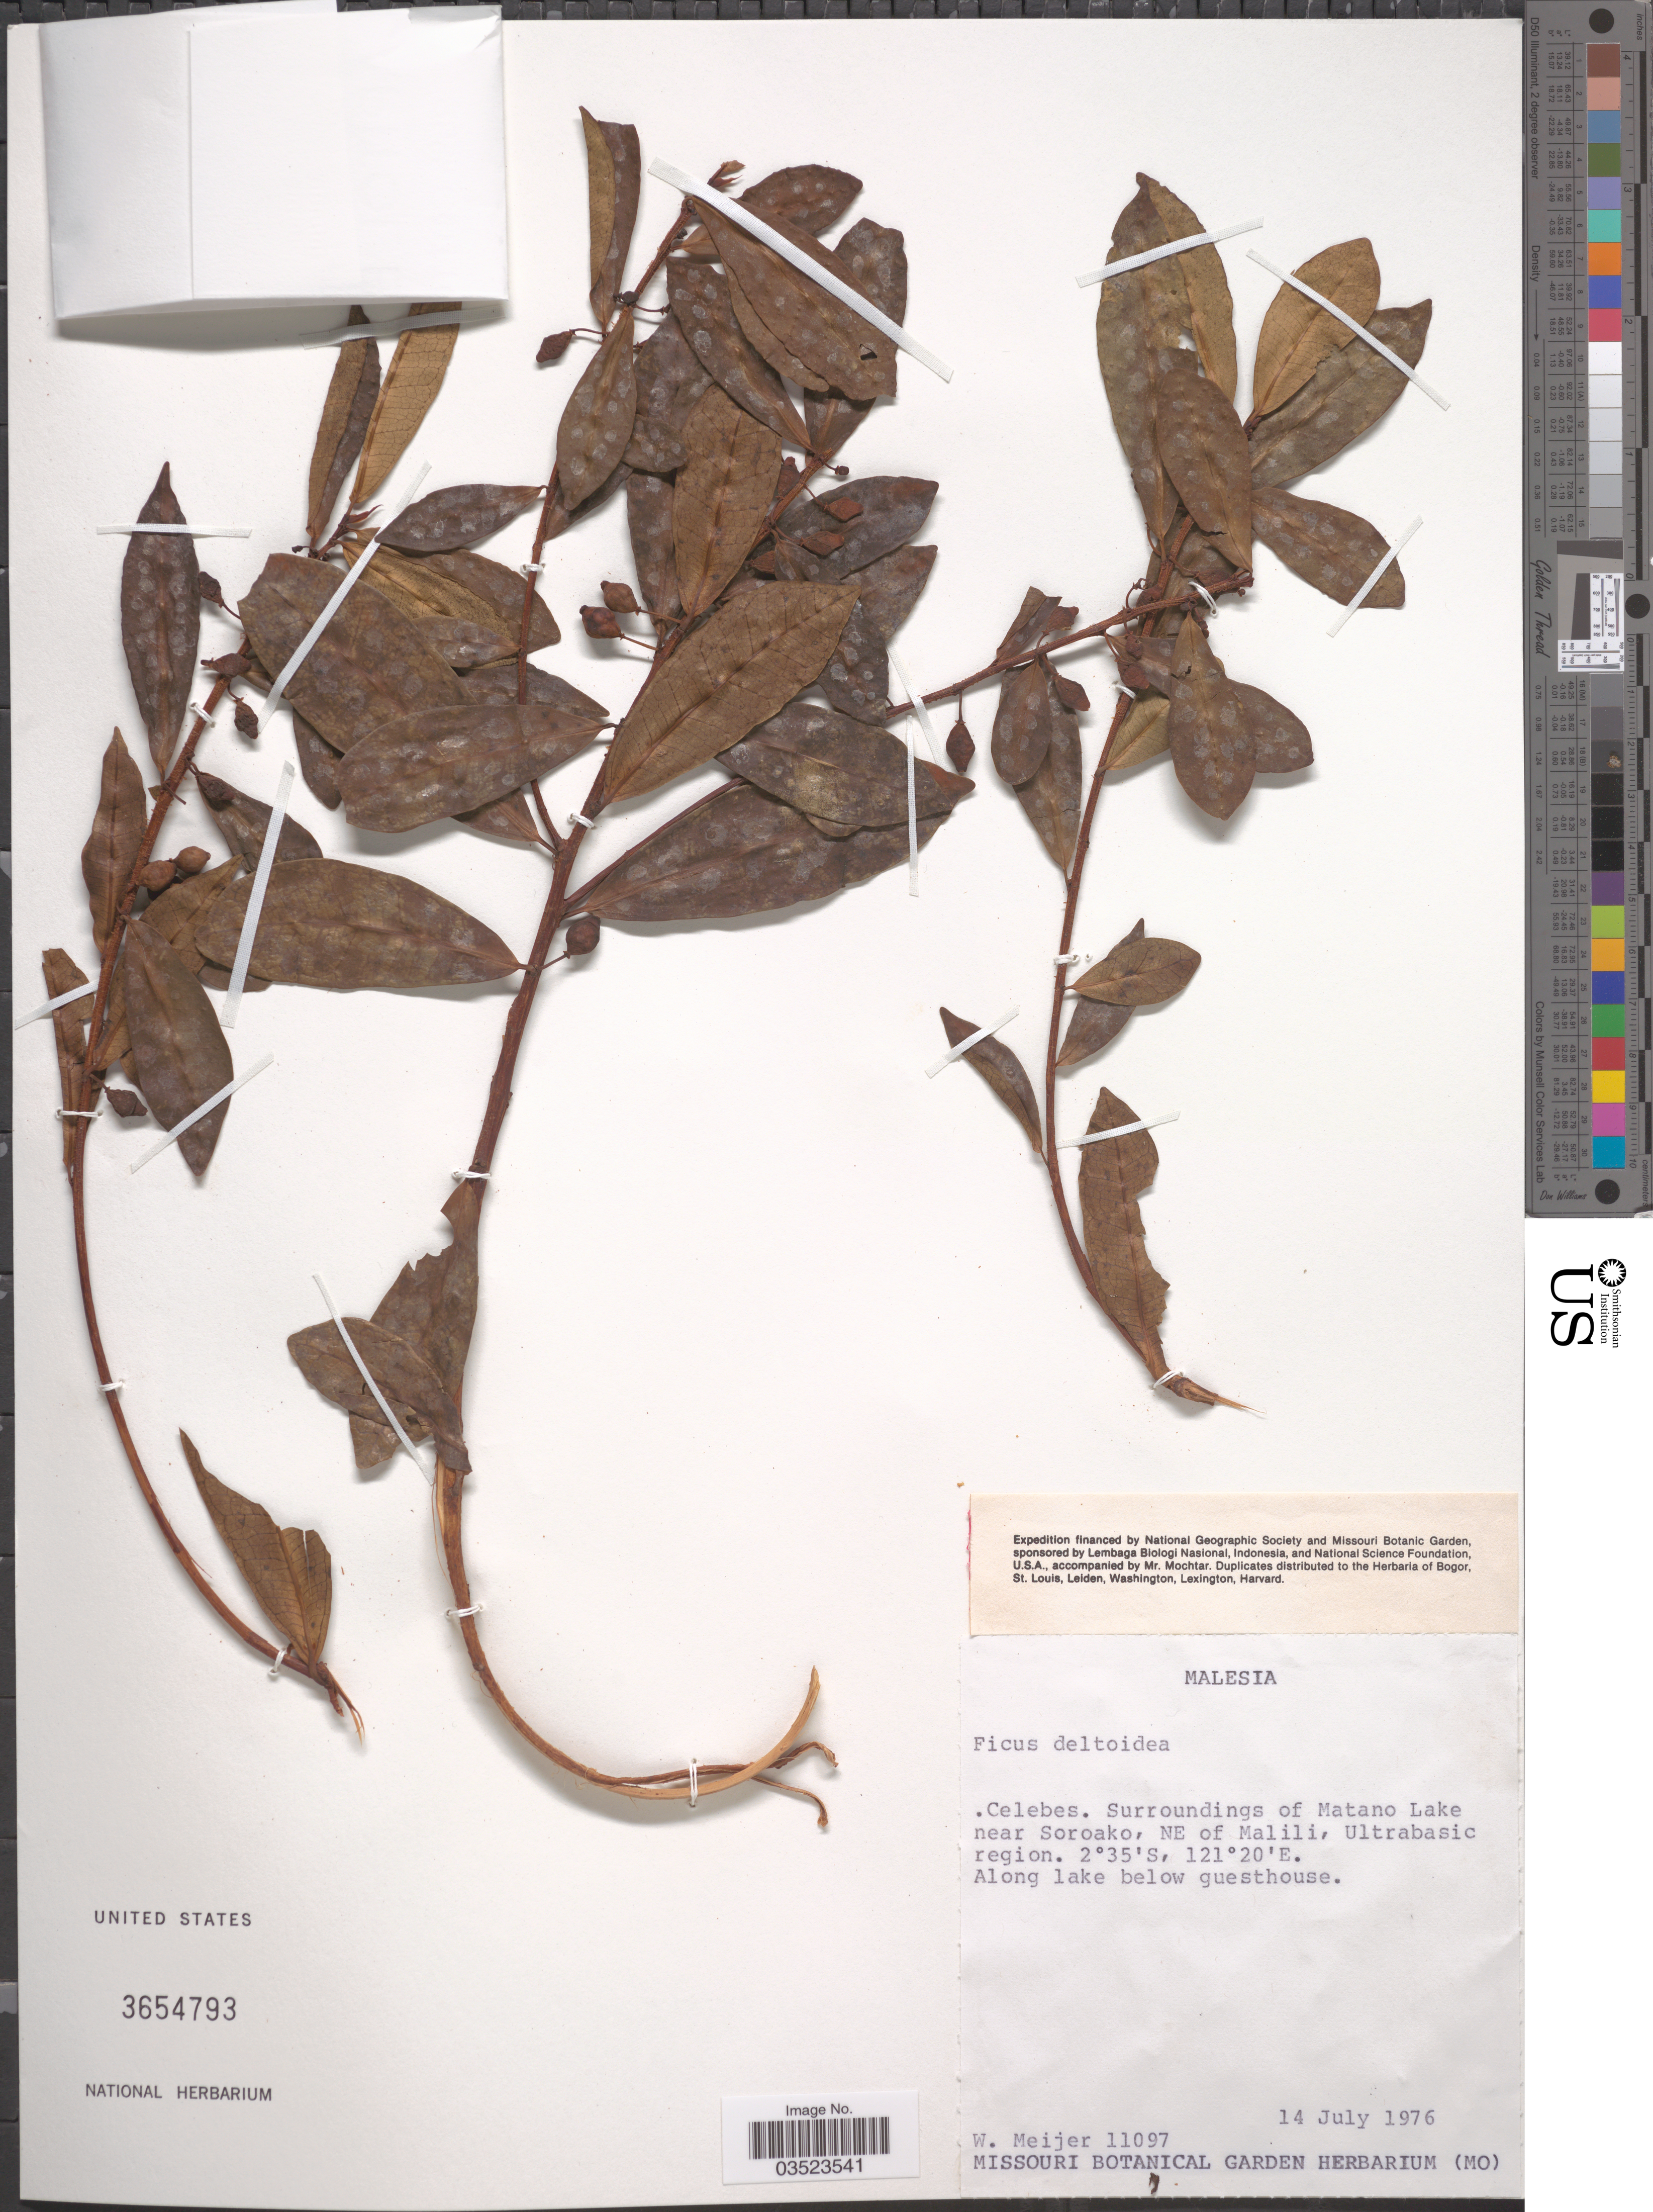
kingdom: Plantae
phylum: Tracheophyta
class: Magnoliopsida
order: Rosales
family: Moraceae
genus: Ficus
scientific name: Ficus deltoidea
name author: Jack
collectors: W. Meijer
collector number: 11097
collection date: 1976-07-14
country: Malaysia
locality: Celebes. Surroundings of Matano Lake near Soroako, NE of Malili, Ultrabasic region. Along lake below guesthouse.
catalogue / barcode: US 3654793